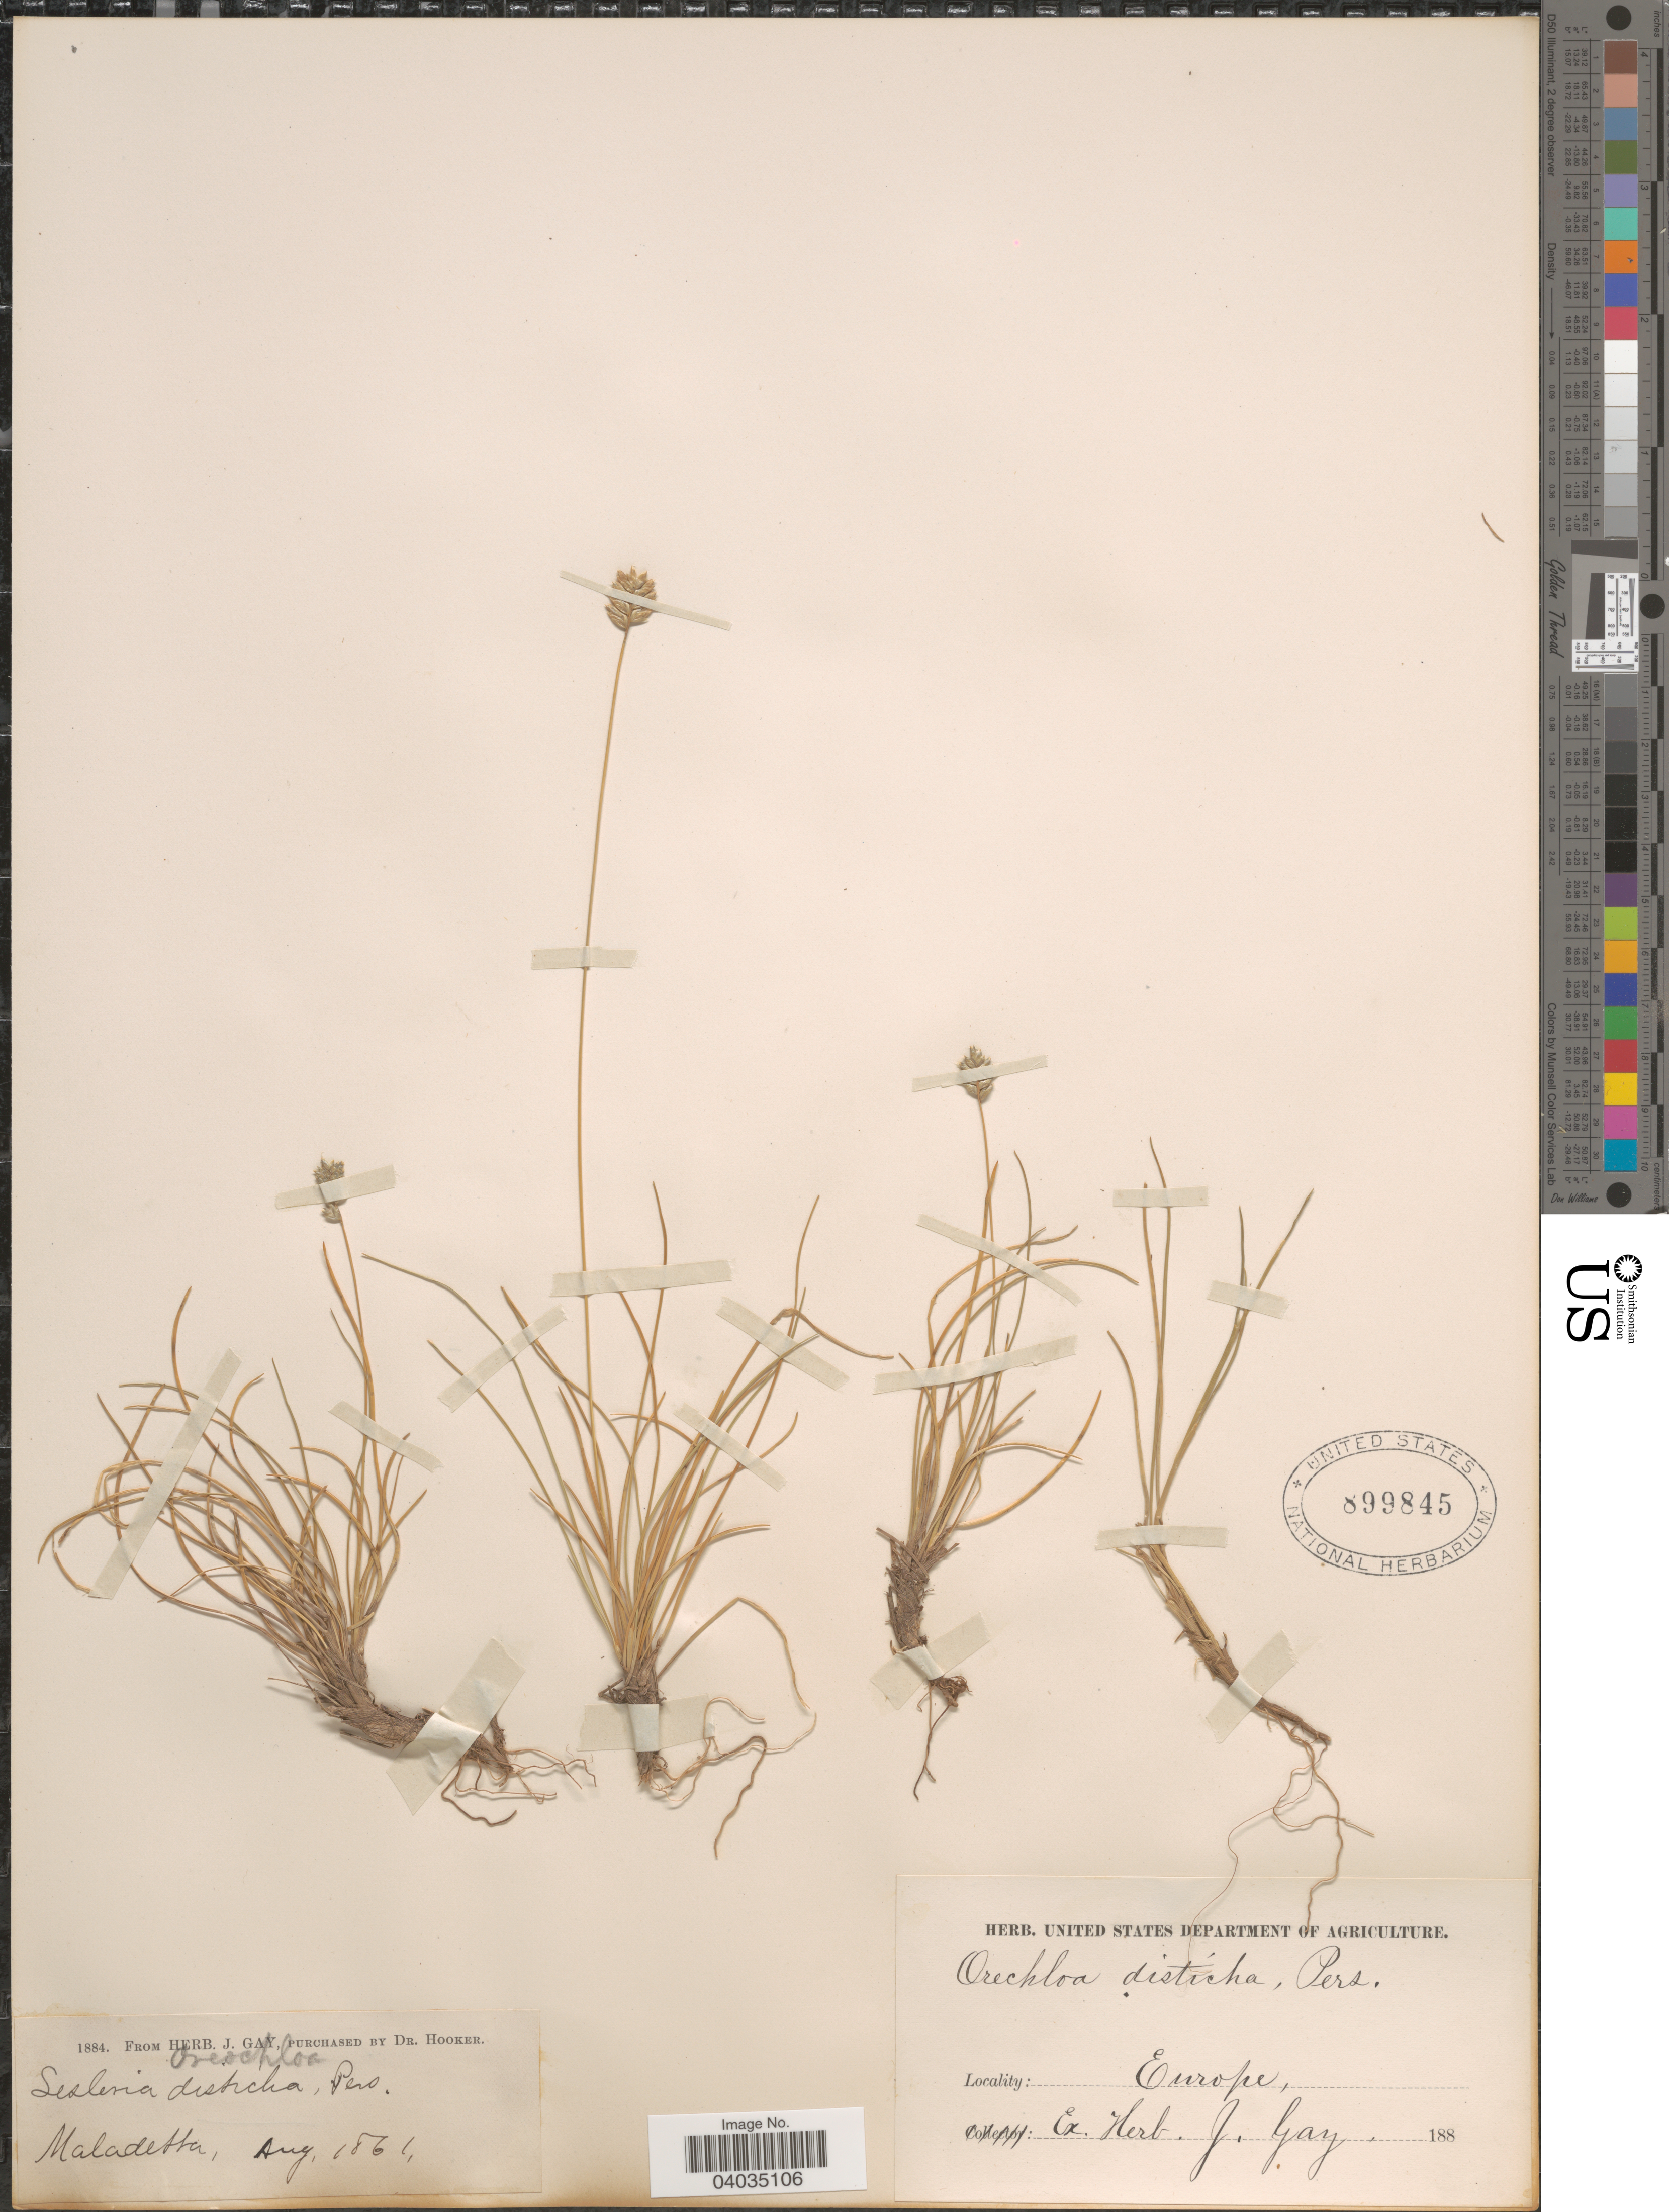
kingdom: Plantae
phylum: Tracheophyta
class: Liliopsida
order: Poales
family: Poaceae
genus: Oreochloa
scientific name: Oreochloa disticha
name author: (Wulfen) Link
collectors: ex herb. J. Gay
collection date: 1861-08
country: Spain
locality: Maladetta. Europe.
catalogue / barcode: US 899845